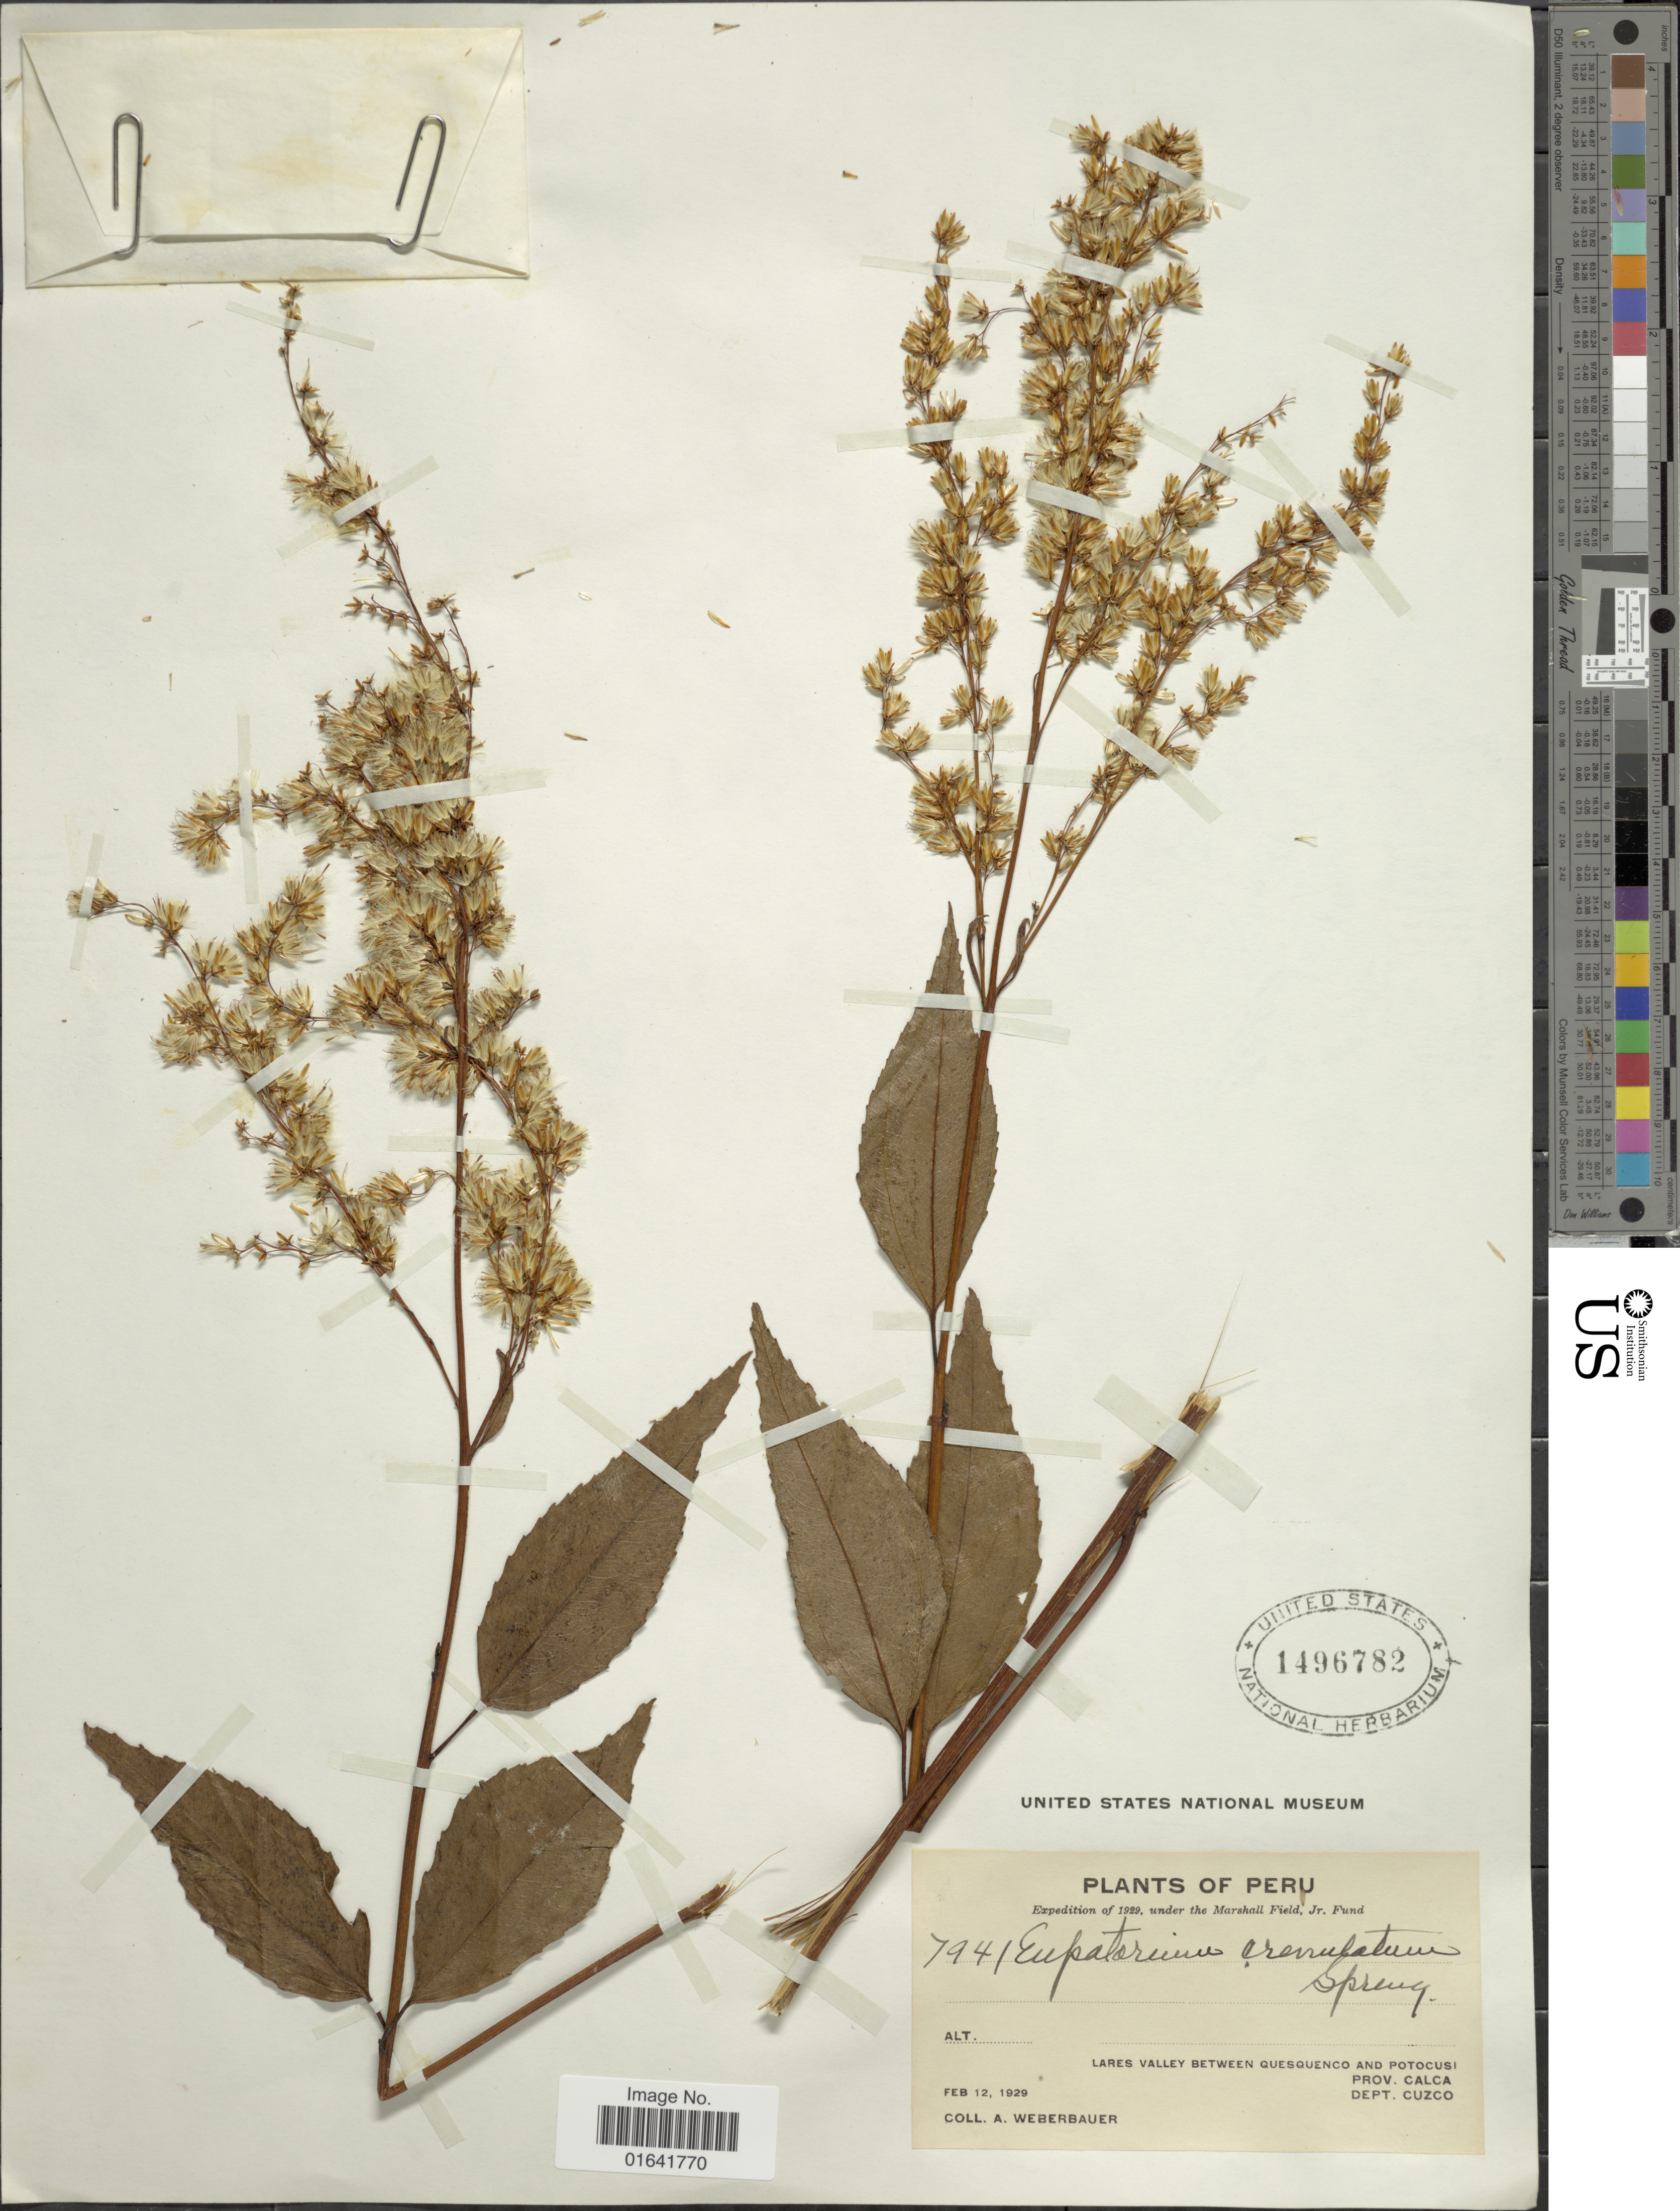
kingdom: Plantae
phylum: Tracheophyta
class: Magnoliopsida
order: Asterales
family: Asteraceae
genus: Raulinoreitzia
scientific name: Raulinoreitzia crenulata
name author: (Spreng.) R.M. King & H. Rob.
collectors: A. Weberbauer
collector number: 7941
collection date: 1929-02-12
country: Peru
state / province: Cusco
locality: Lares valley between Quesquenco and Potocusi, Prov. Calca.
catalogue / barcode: US 1496782